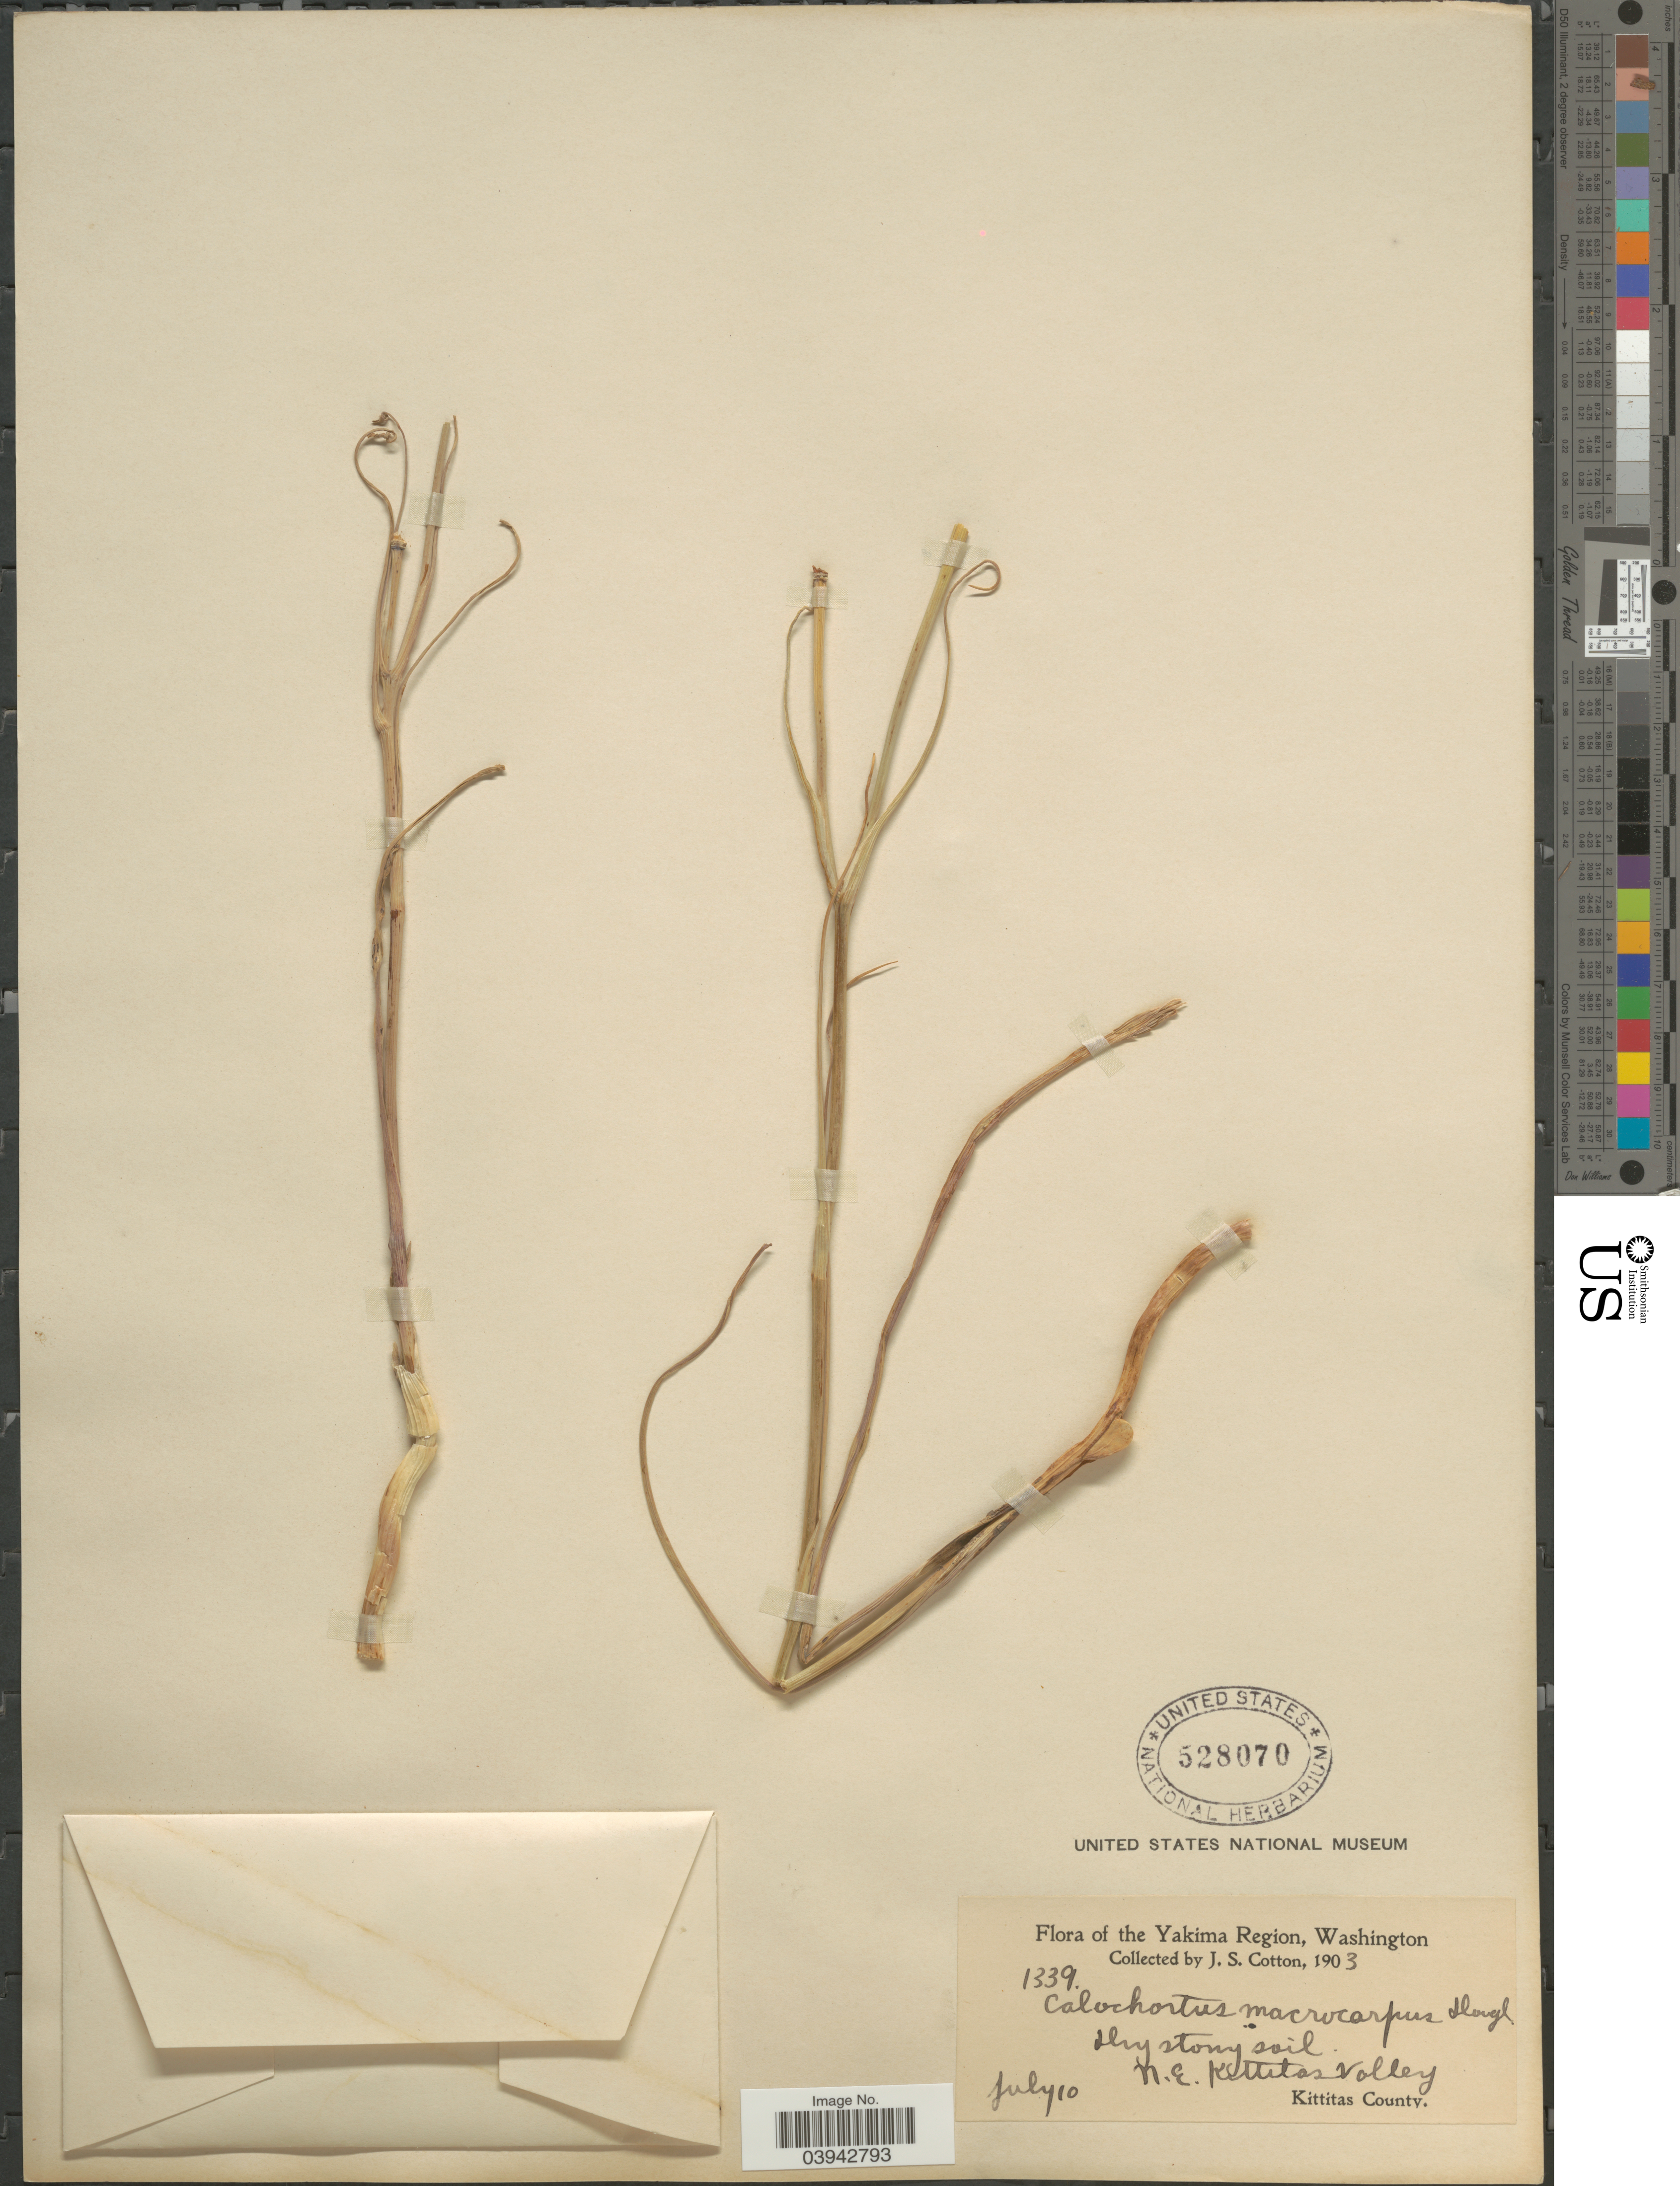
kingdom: Plantae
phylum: Tracheophyta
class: Liliopsida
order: Liliales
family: Liliaceae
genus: Calochortus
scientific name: Calochortus macrocarpus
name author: Douglas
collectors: J. S. Cotton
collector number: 1339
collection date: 1903-07-10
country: United States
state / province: Washington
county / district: Kittitas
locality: The Yakima Region. N.E. Kittitas Valley. Kittitas County.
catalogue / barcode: US 528070